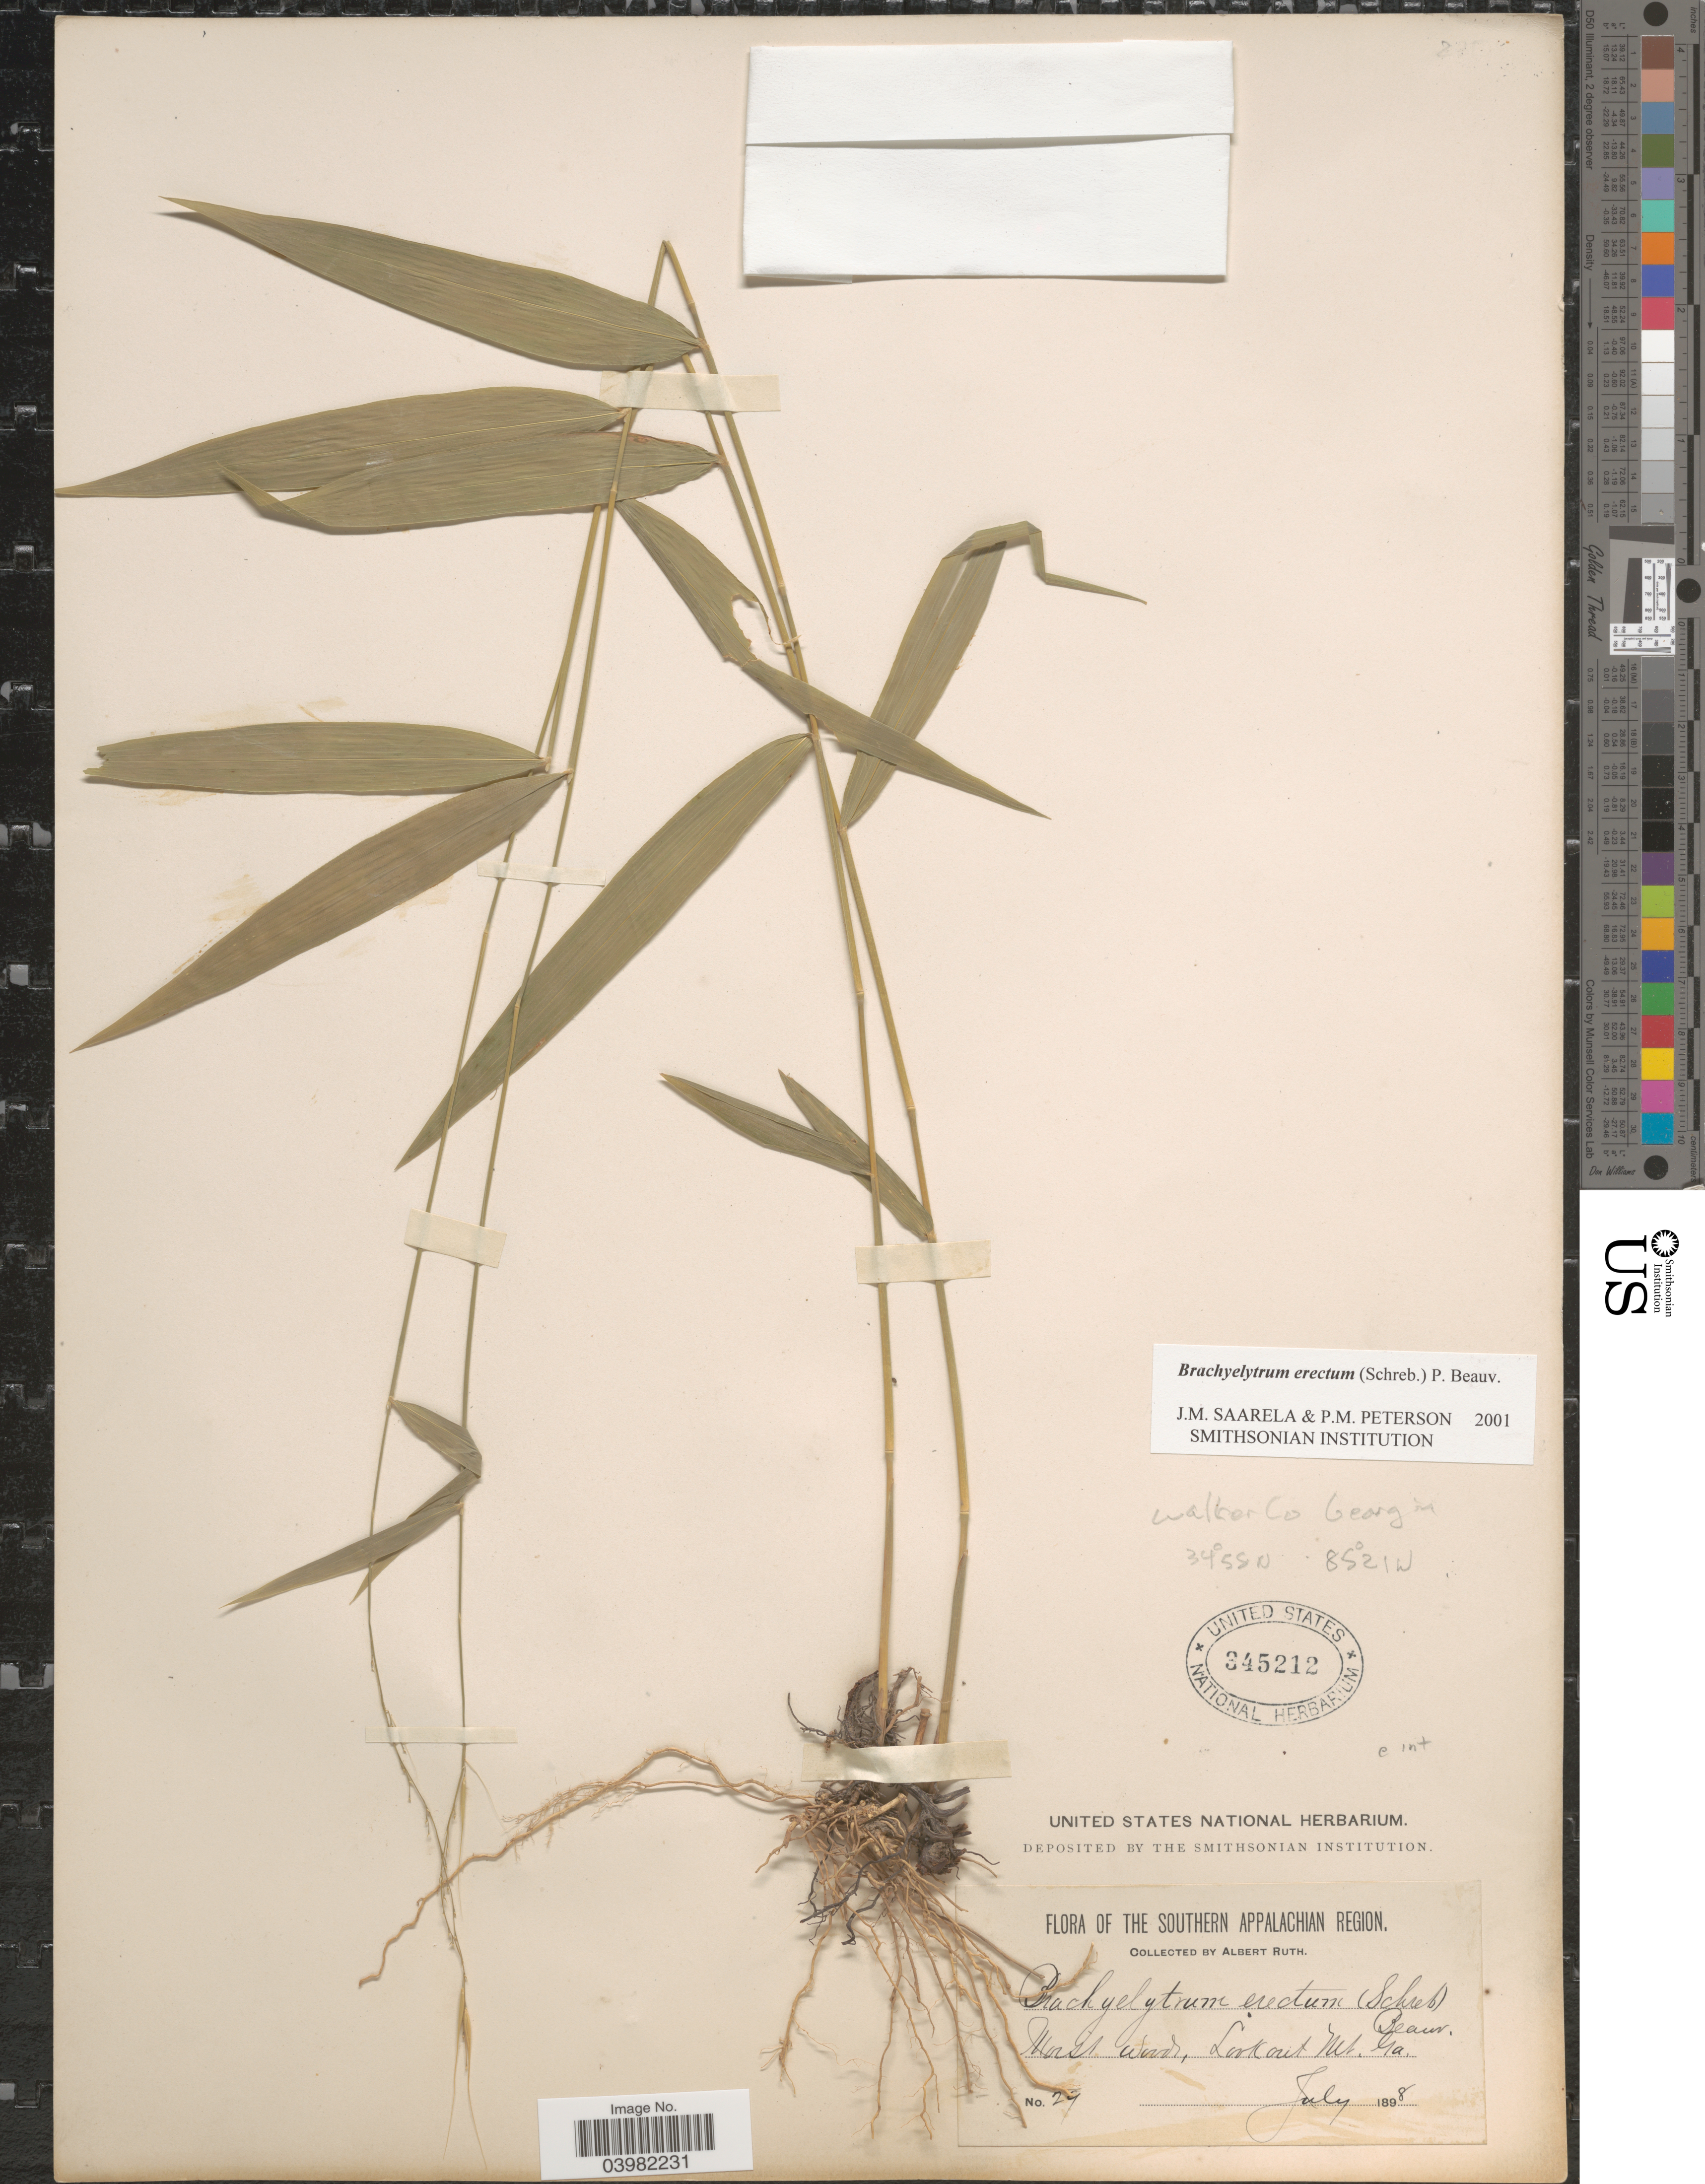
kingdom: Plantae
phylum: Tracheophyta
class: Liliopsida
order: Poales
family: Poaceae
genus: Brachyelytrum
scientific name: Brachyelytrum erectum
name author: (Schreb.) P. Beauv.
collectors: A. Ruth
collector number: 29*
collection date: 1898-07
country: United States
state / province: Georgia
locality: Walton Co. The Southern Appalachian Region. Lookout Mt.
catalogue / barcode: US 345212